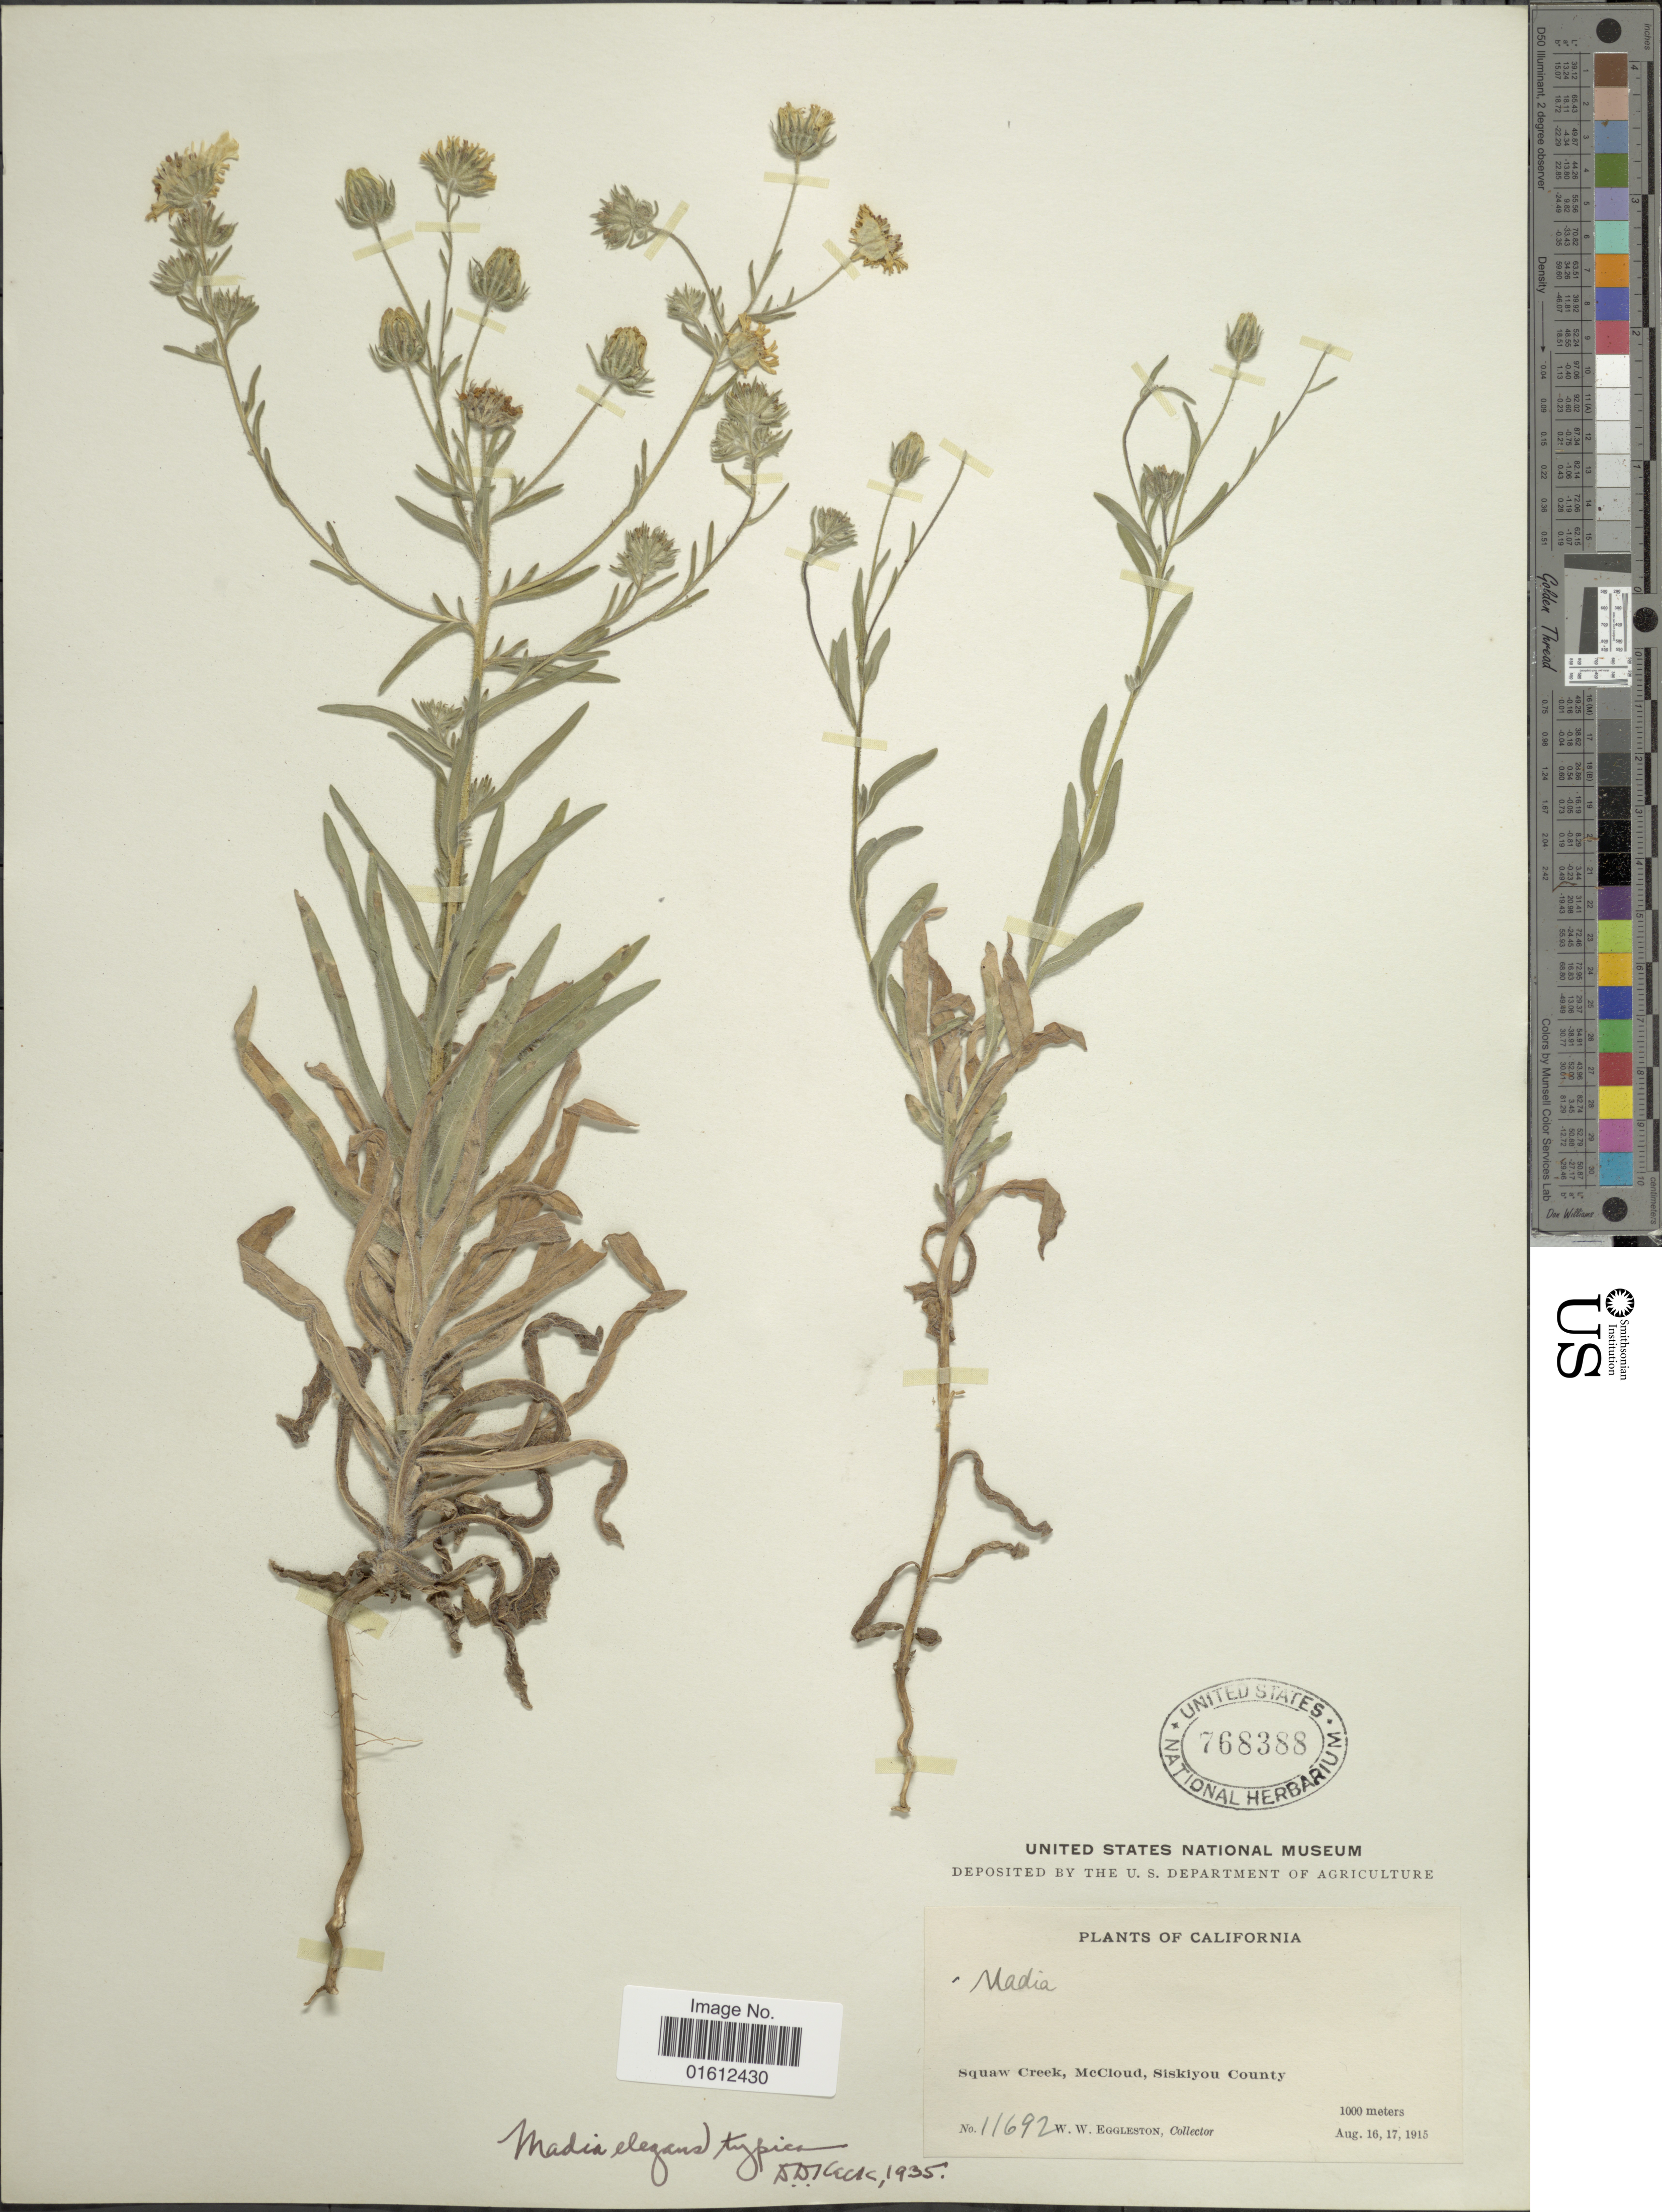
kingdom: Plantae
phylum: Tracheophyta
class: Magnoliopsida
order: Asterales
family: Asteraceae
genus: Madia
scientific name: Madia elegans subsp. elegans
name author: D. Don ex Lindl.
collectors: W. W. Eggleston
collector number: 11692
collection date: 1915-08-16/1915-08-17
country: United States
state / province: California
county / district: Siskiyou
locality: Squaw Creek, McCloud, Siskiyou County.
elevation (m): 1000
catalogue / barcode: US 768388